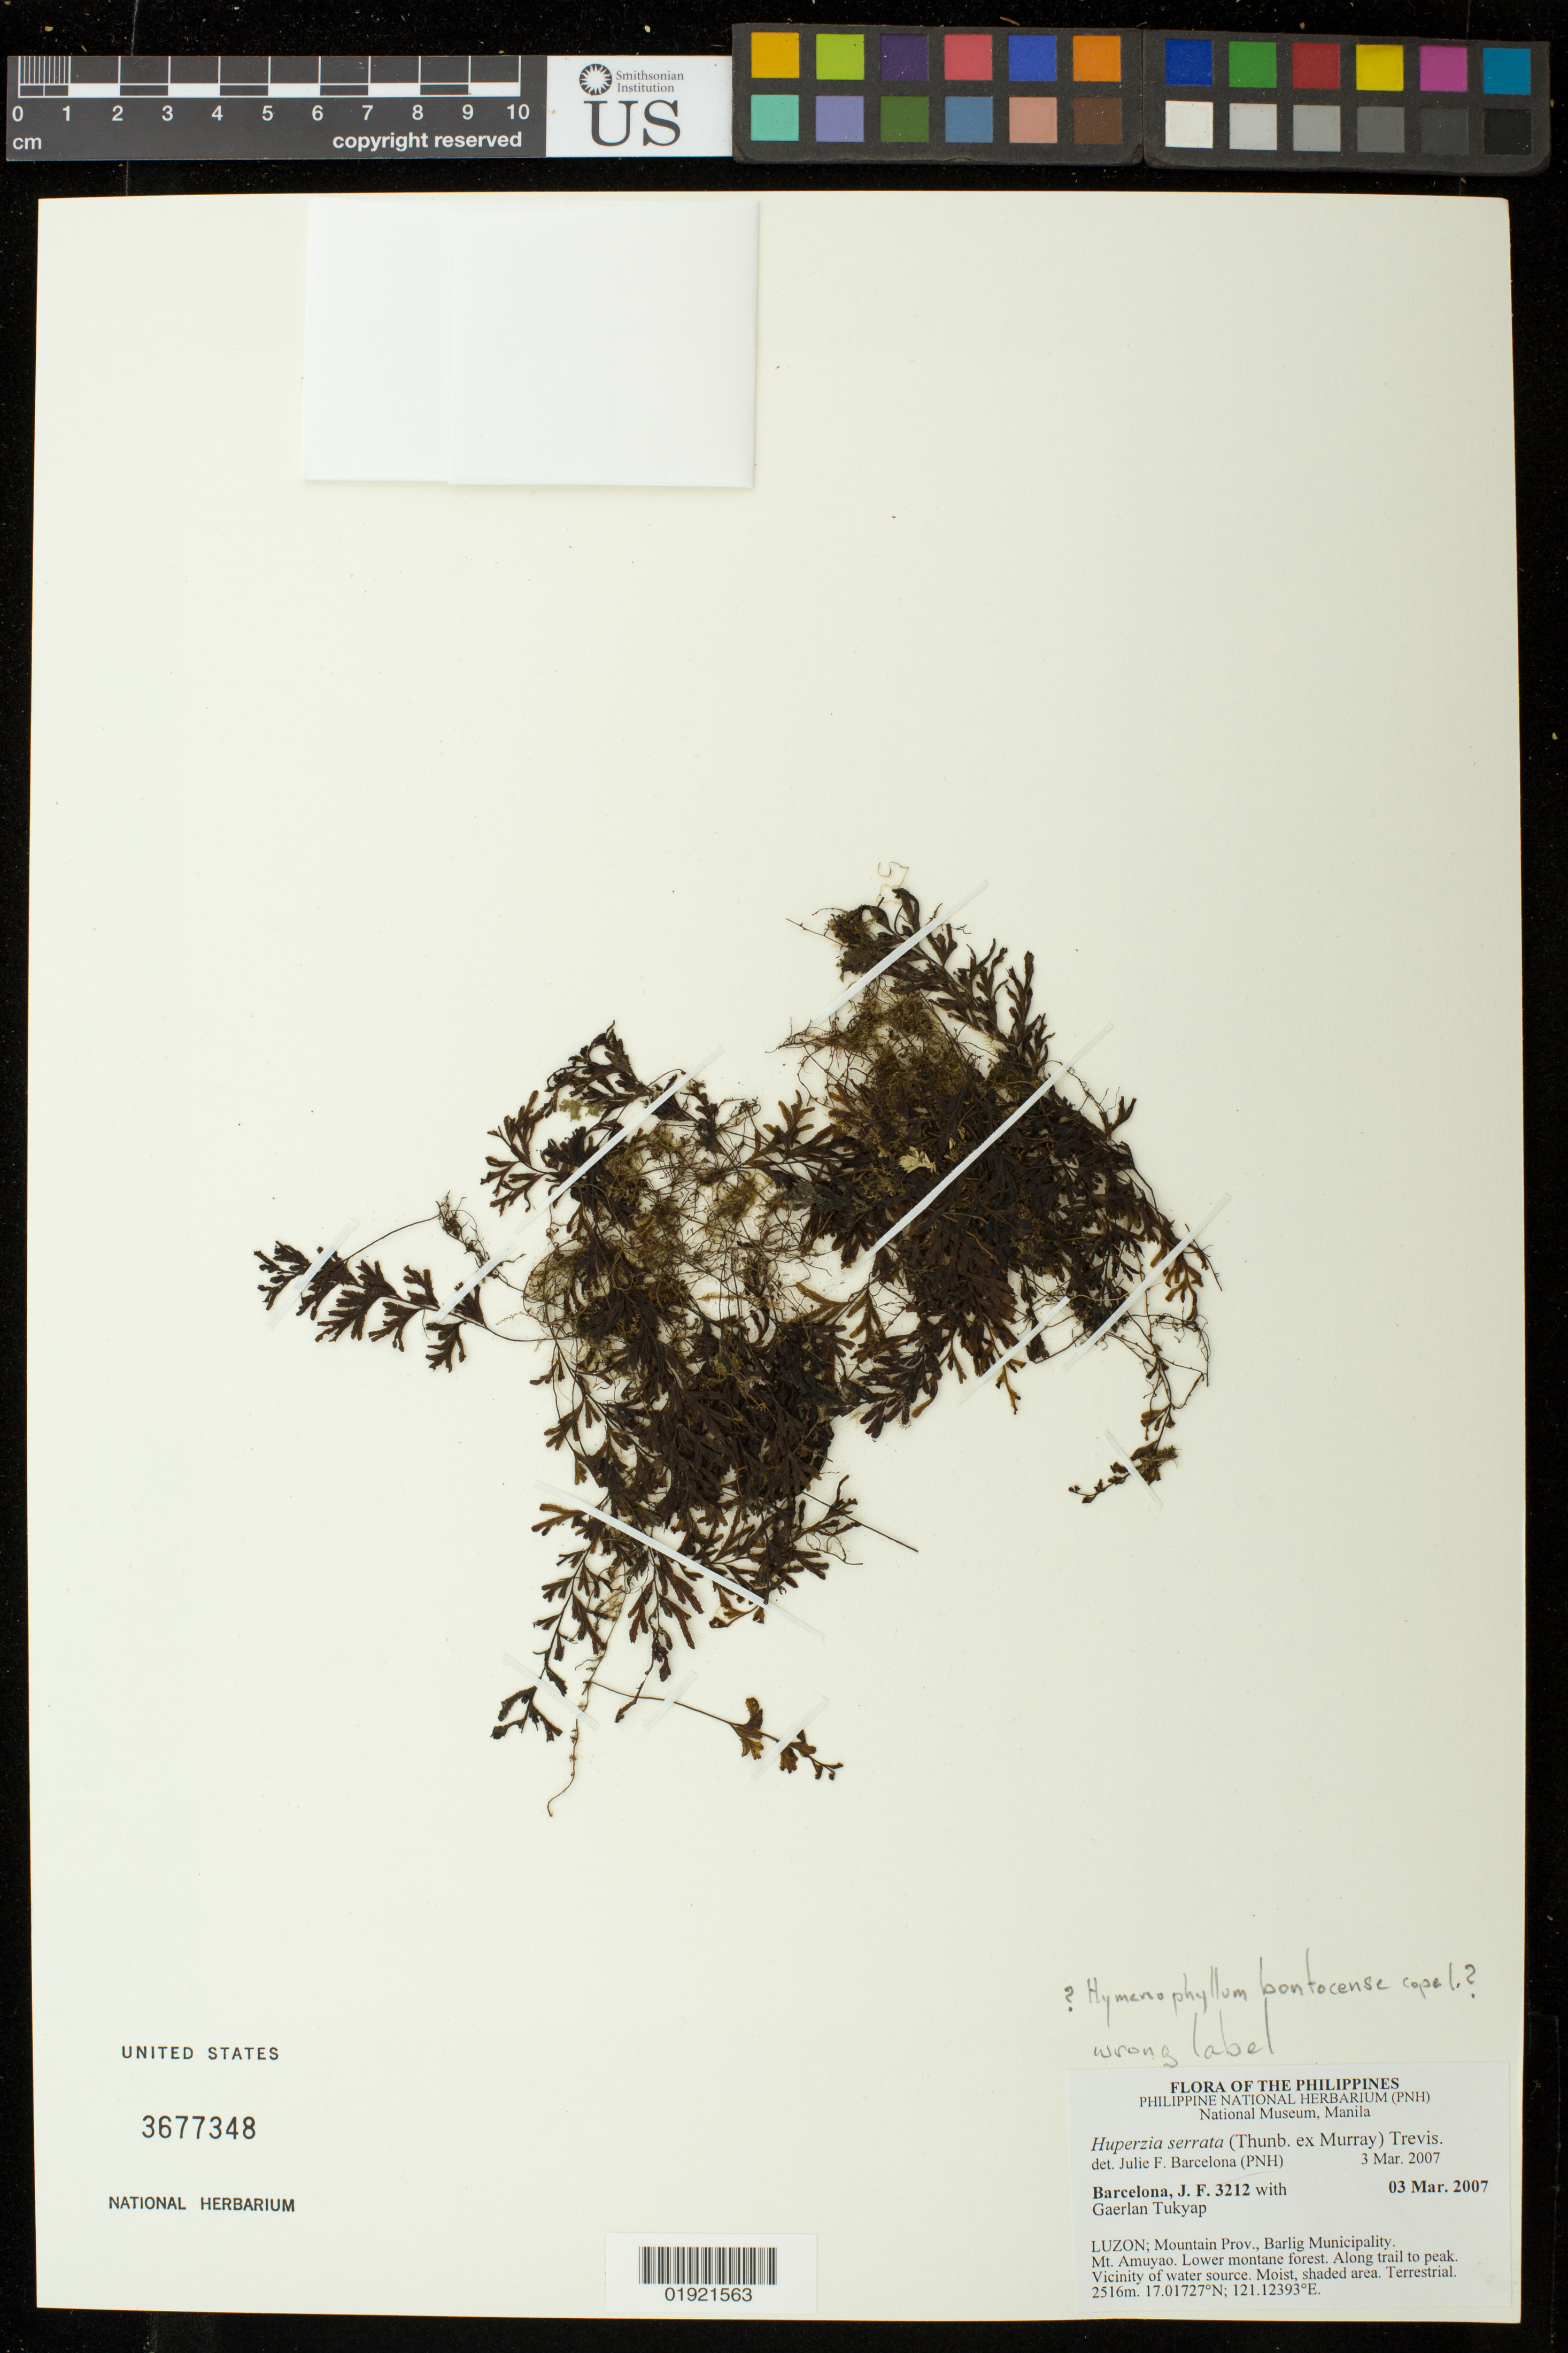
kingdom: Plantae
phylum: Tracheophyta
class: Polypodiopsida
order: Hymenophyllales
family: Hymenophyllaceae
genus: Hymenophyllum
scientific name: Hymenophyllum sp.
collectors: J. F. Barcelona & G. Tukyap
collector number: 3212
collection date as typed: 03 Mar. 2007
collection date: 2007-03-03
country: Philippines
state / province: Cordillera (Administrative Region)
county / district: Mountain province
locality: Luzon; Mountain Prov., Barlig Municipality. Mt. Amuyao. Along trail to peak.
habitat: Lower montane forest. Vicinity of water source. Moist, shaded area.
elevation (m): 2516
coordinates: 17.01727 N, 121.1393 E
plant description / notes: Taxonomy identification label may be wrong.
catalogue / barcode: US 3677348